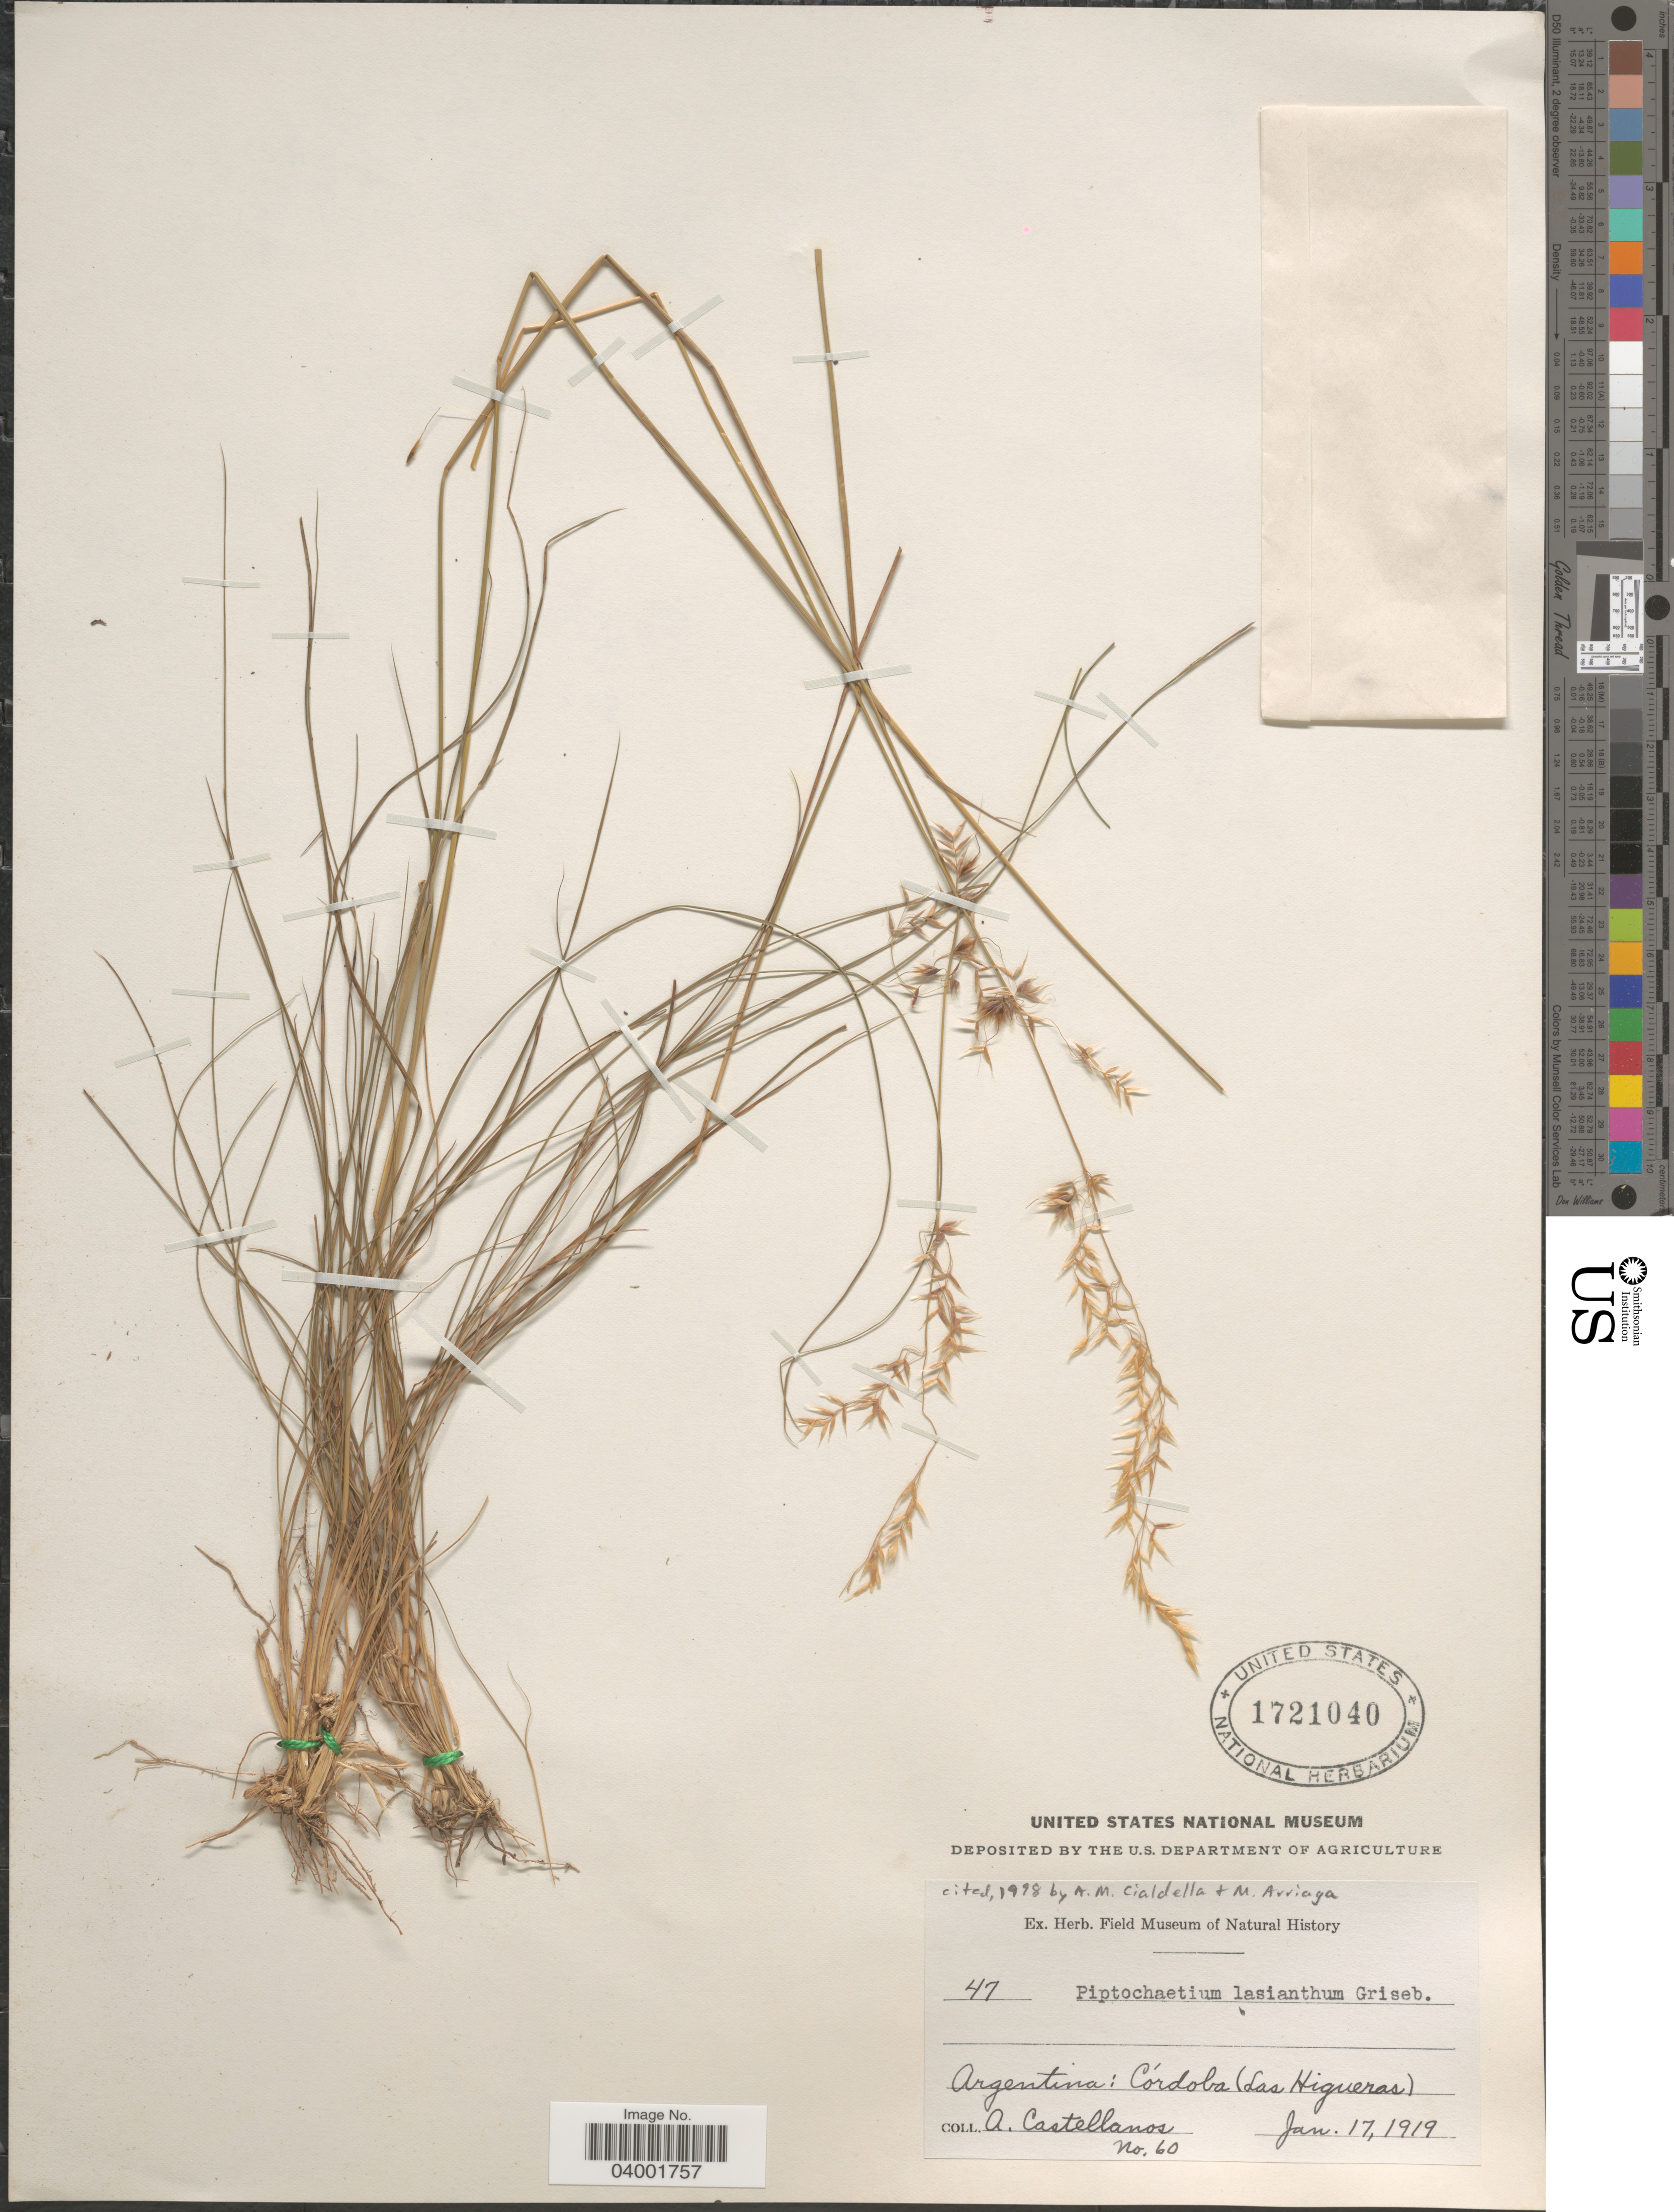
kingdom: Plantae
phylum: Tracheophyta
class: Liliopsida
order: Poales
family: Poaceae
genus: Piptochaetium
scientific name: Piptochaetium lasianthum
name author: Griseb.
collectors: A. Castellanos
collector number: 60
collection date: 1919-01-17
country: Argentina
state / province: Cordoba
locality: Las Higueras.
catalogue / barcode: US 1721040